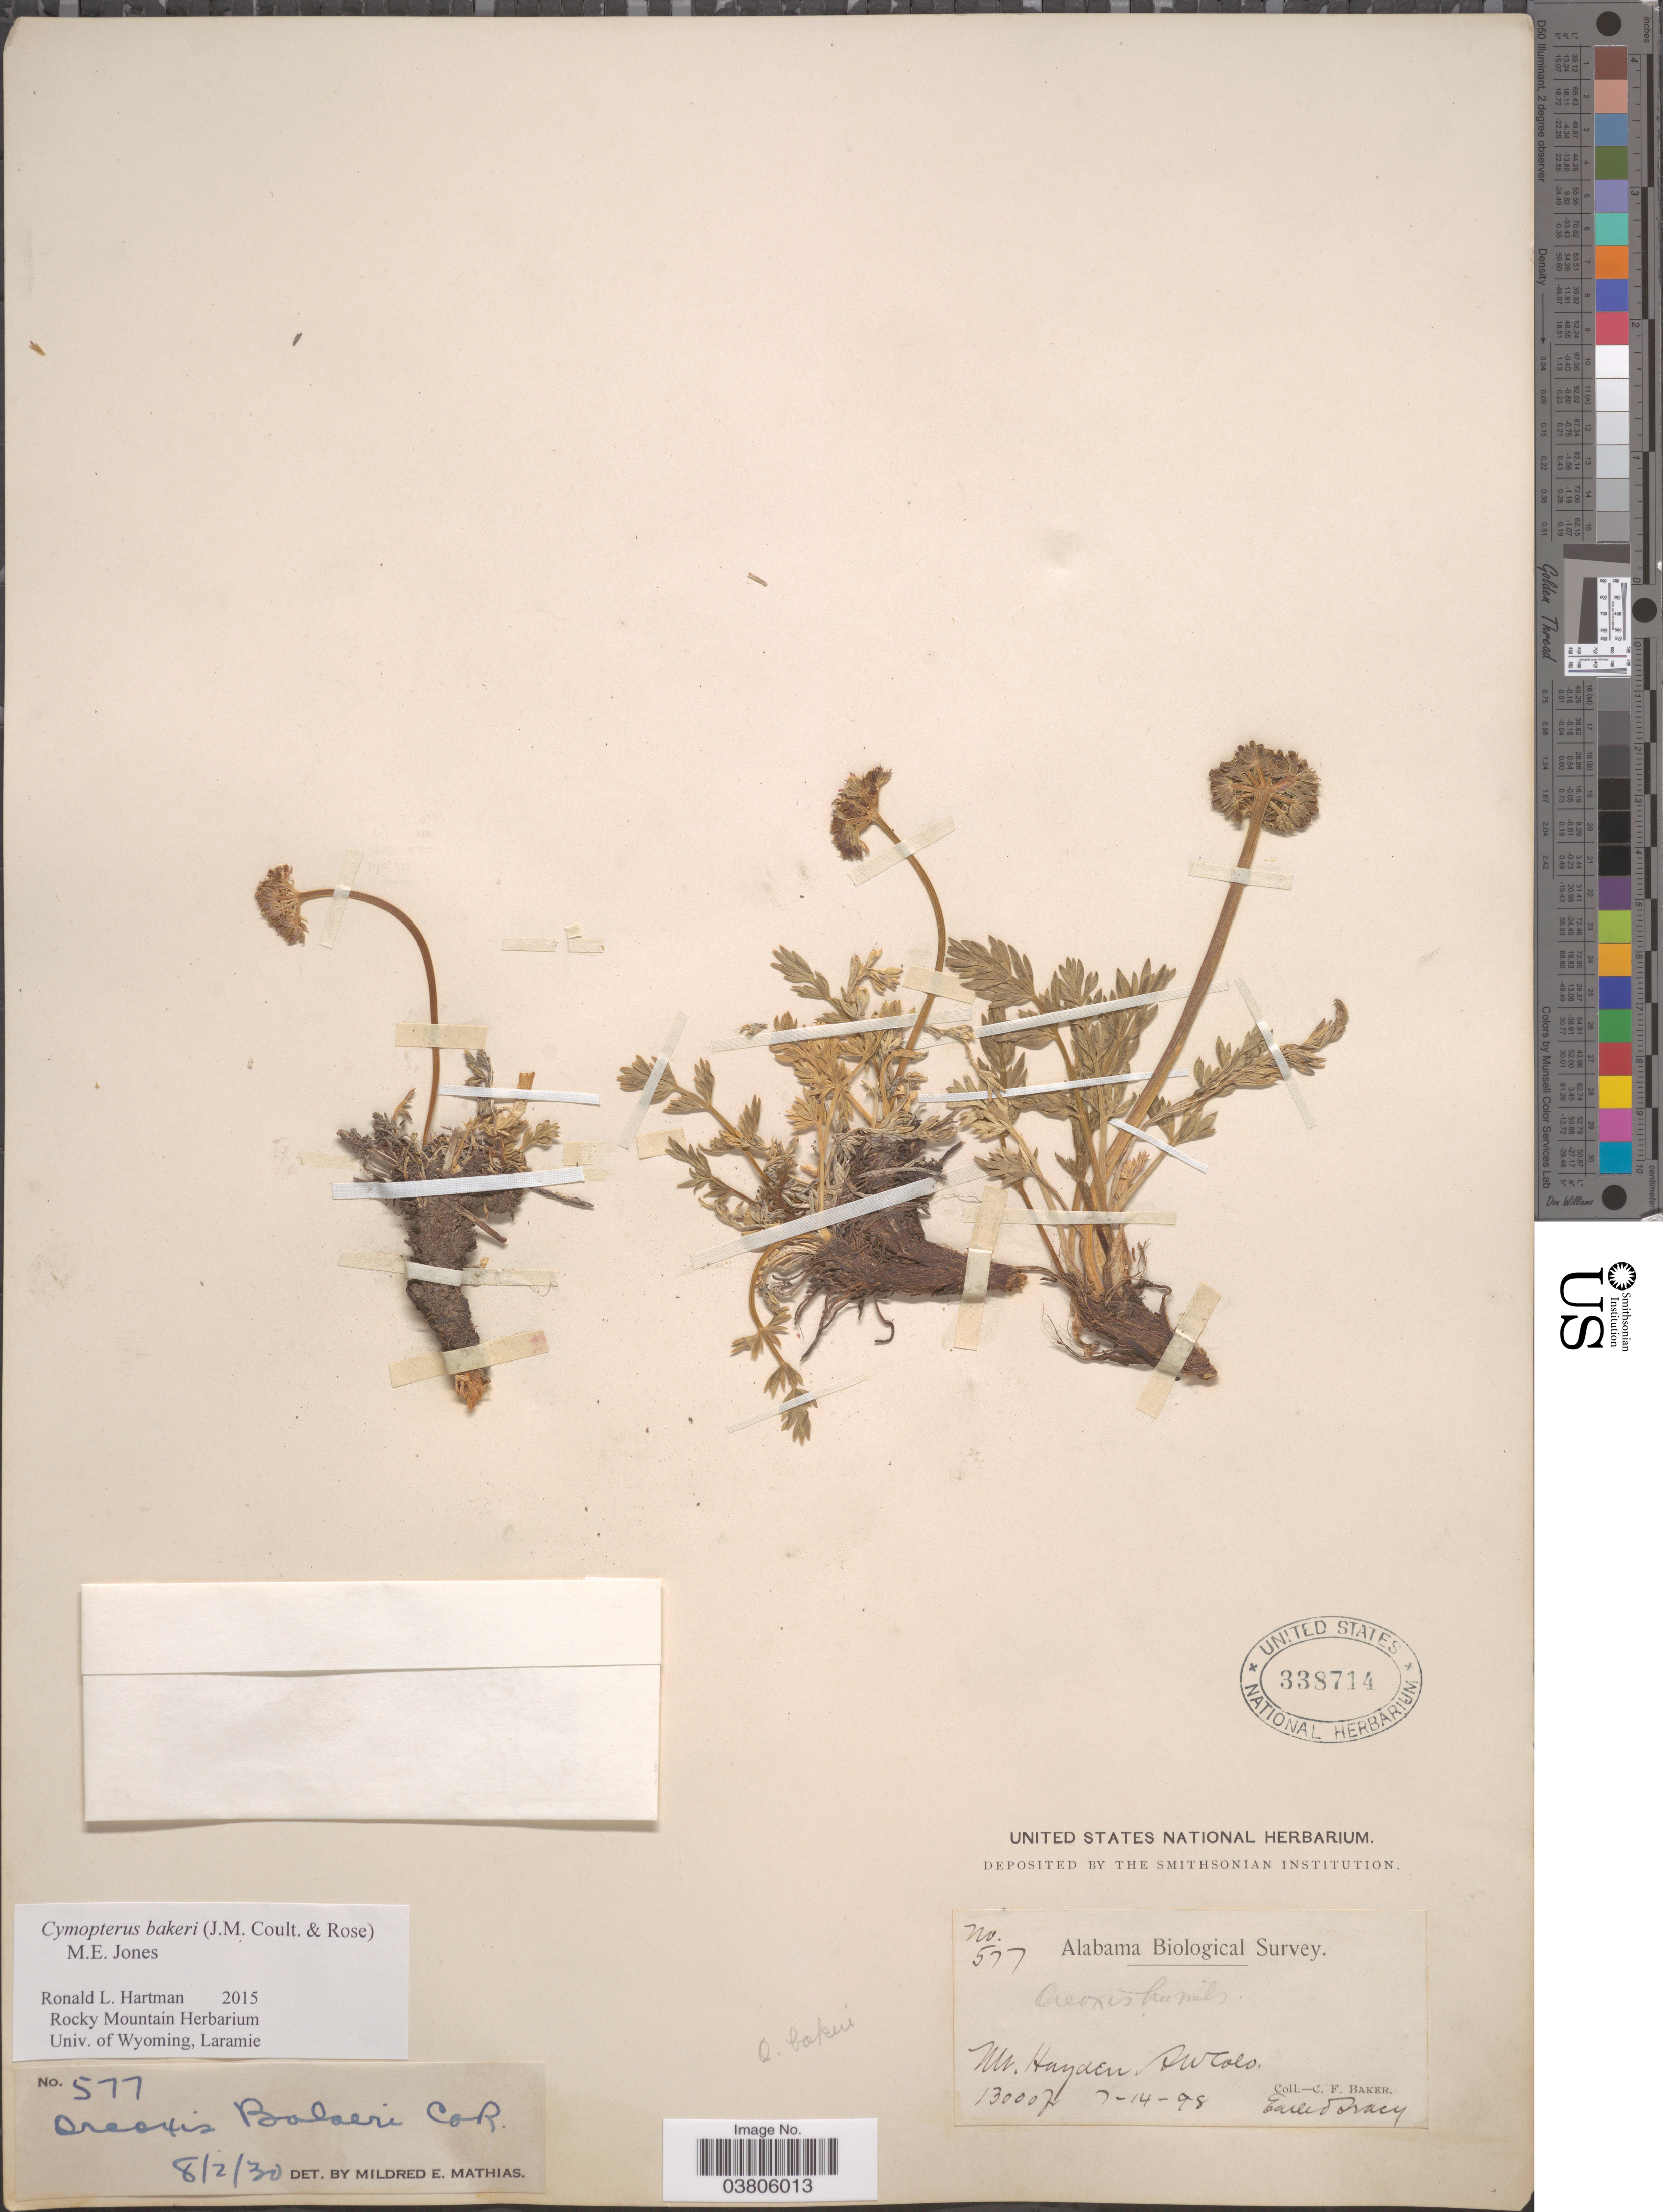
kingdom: Plantae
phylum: Tracheophyta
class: Magnoliopsida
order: Apiales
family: Apiaceae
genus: Cymopterus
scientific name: Cymopterus bakeri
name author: M.E. Jones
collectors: C. F. Baker & E. Tracy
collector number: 577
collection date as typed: Transcribed d/m/y: 14/7/98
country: United States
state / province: Colorado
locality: Mt. Hayden, SW Colo.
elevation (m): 3962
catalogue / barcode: US 338714